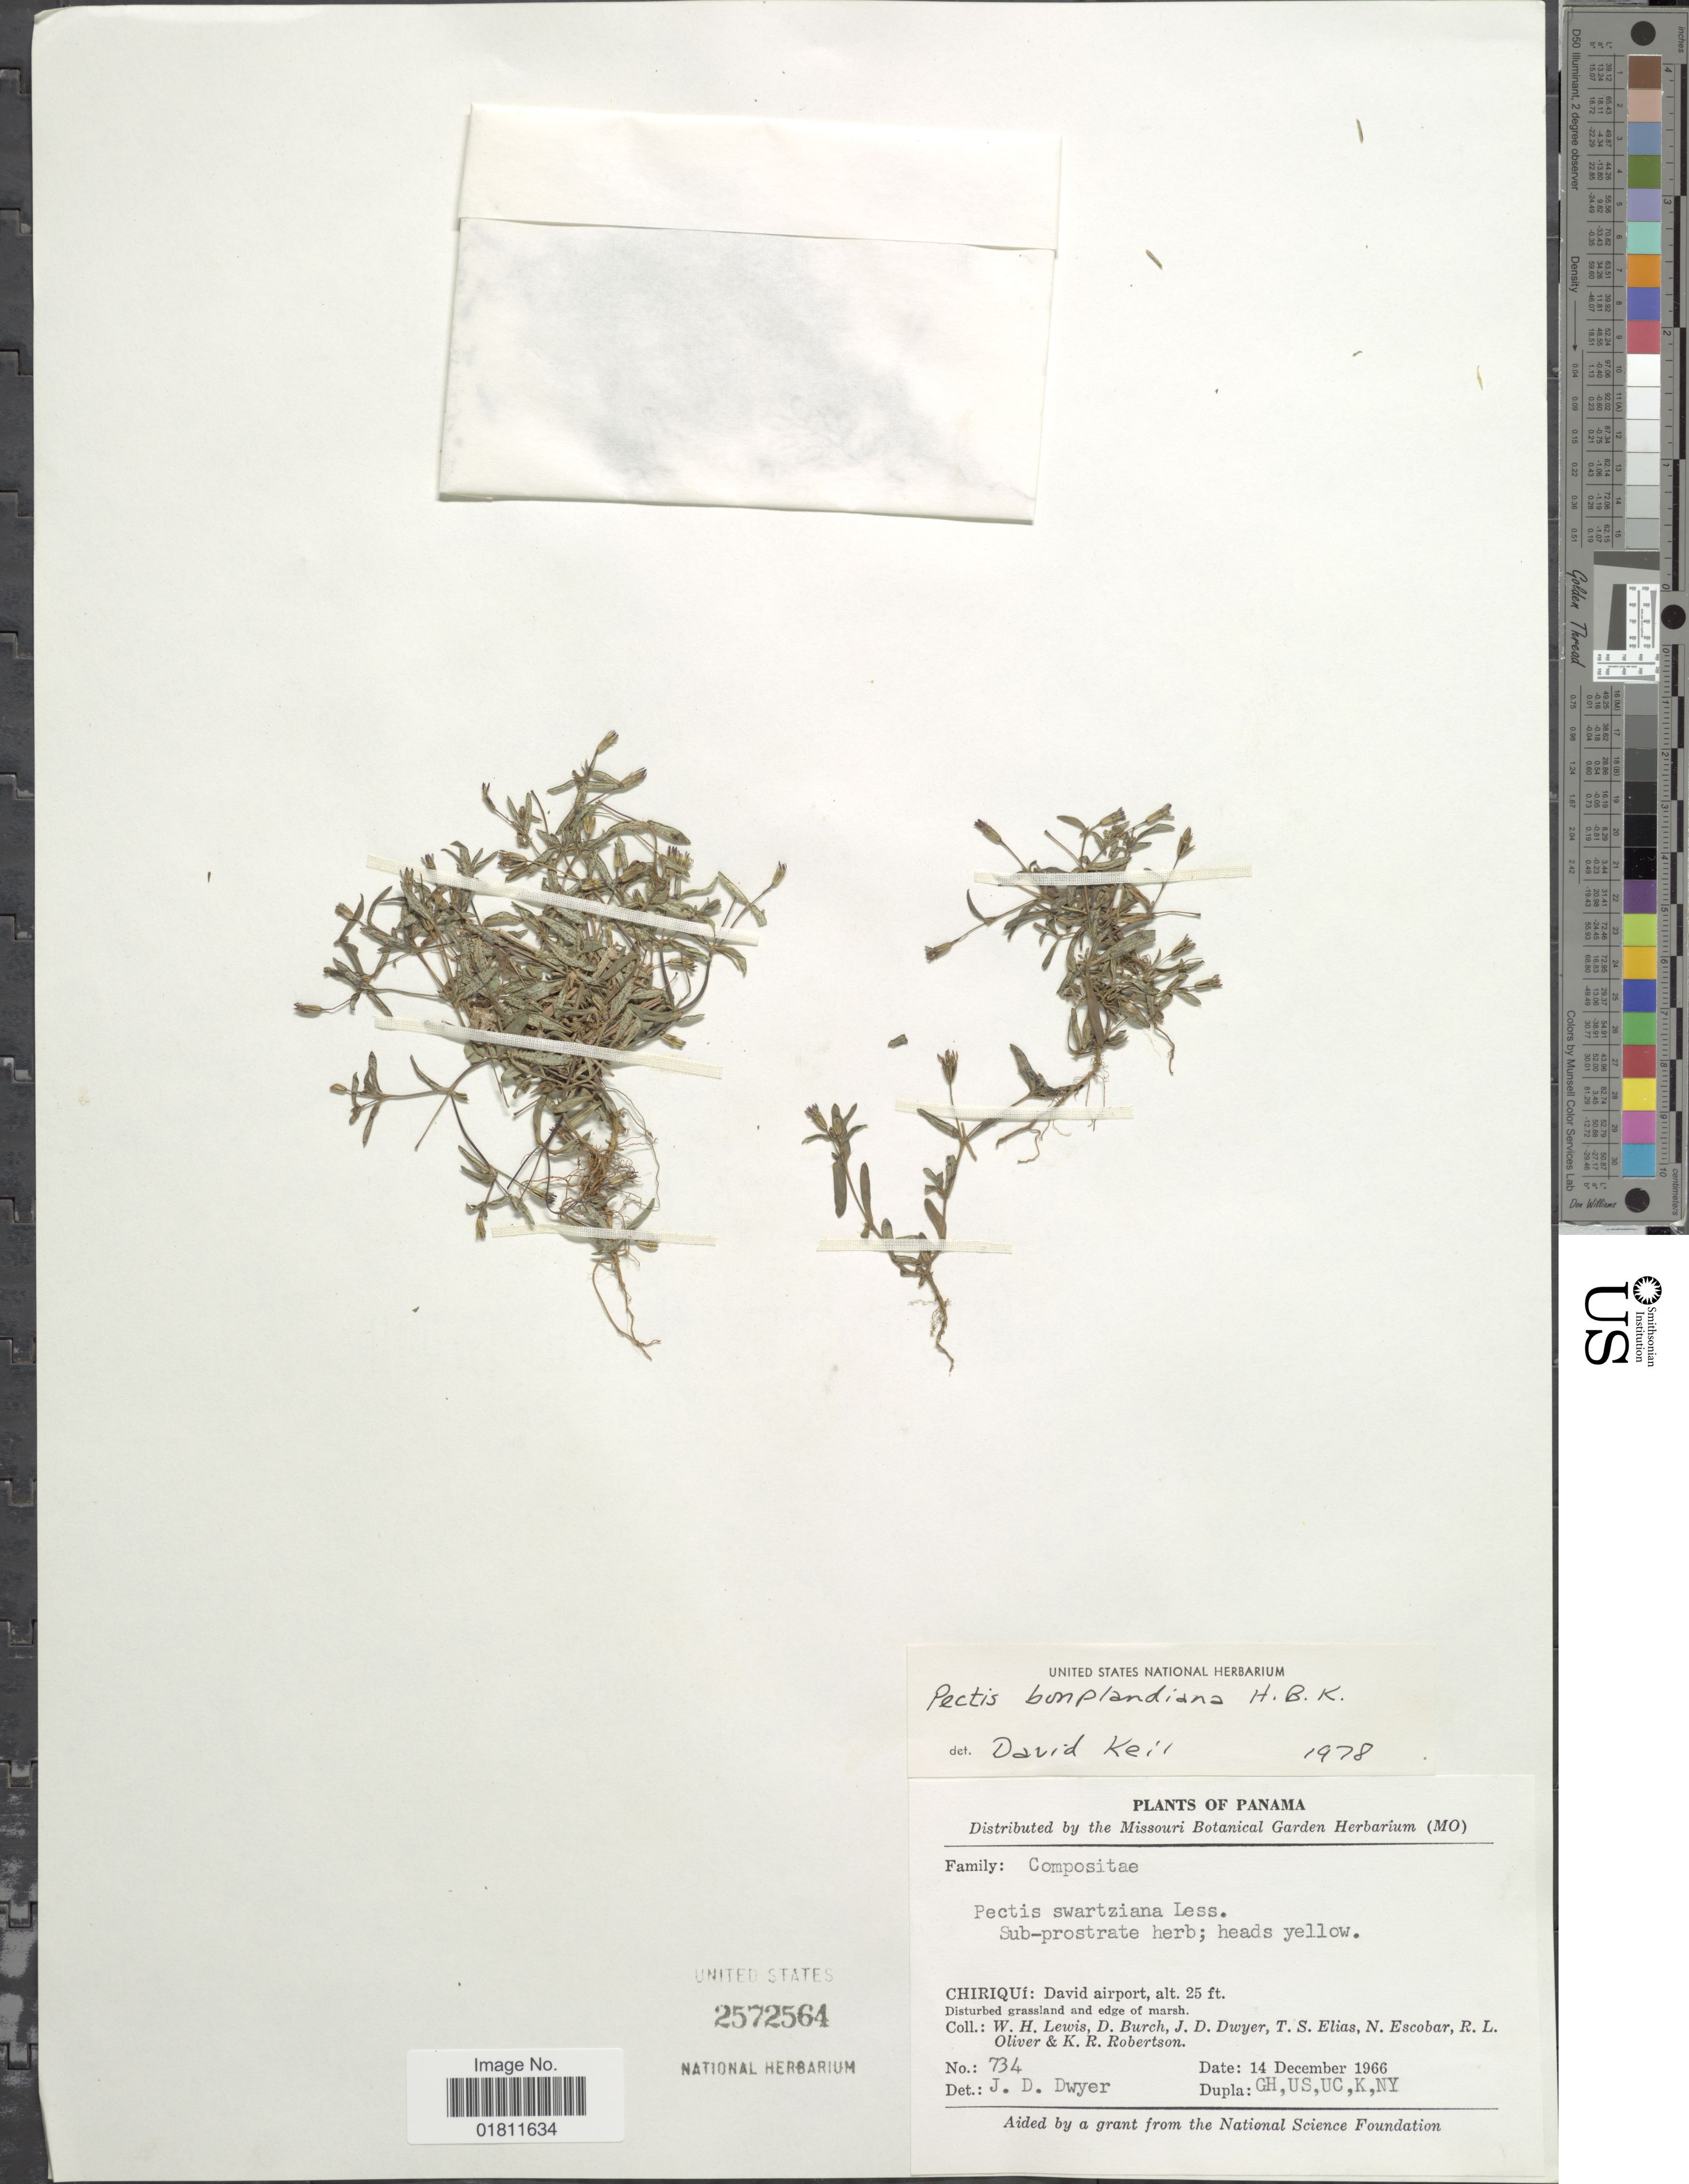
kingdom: Plantae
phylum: Tracheophyta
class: Magnoliopsida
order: Asterales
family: Asteraceae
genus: Pectis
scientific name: Pectis bonplandiana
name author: Kunth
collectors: W. H. Lewis, D. Burch, J. D. Dwyer, T. S. Elias & et al.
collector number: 734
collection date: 1966-12-14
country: Panama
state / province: Chiriqui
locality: Chiriqui: David airport.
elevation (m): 8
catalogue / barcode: US 2572564